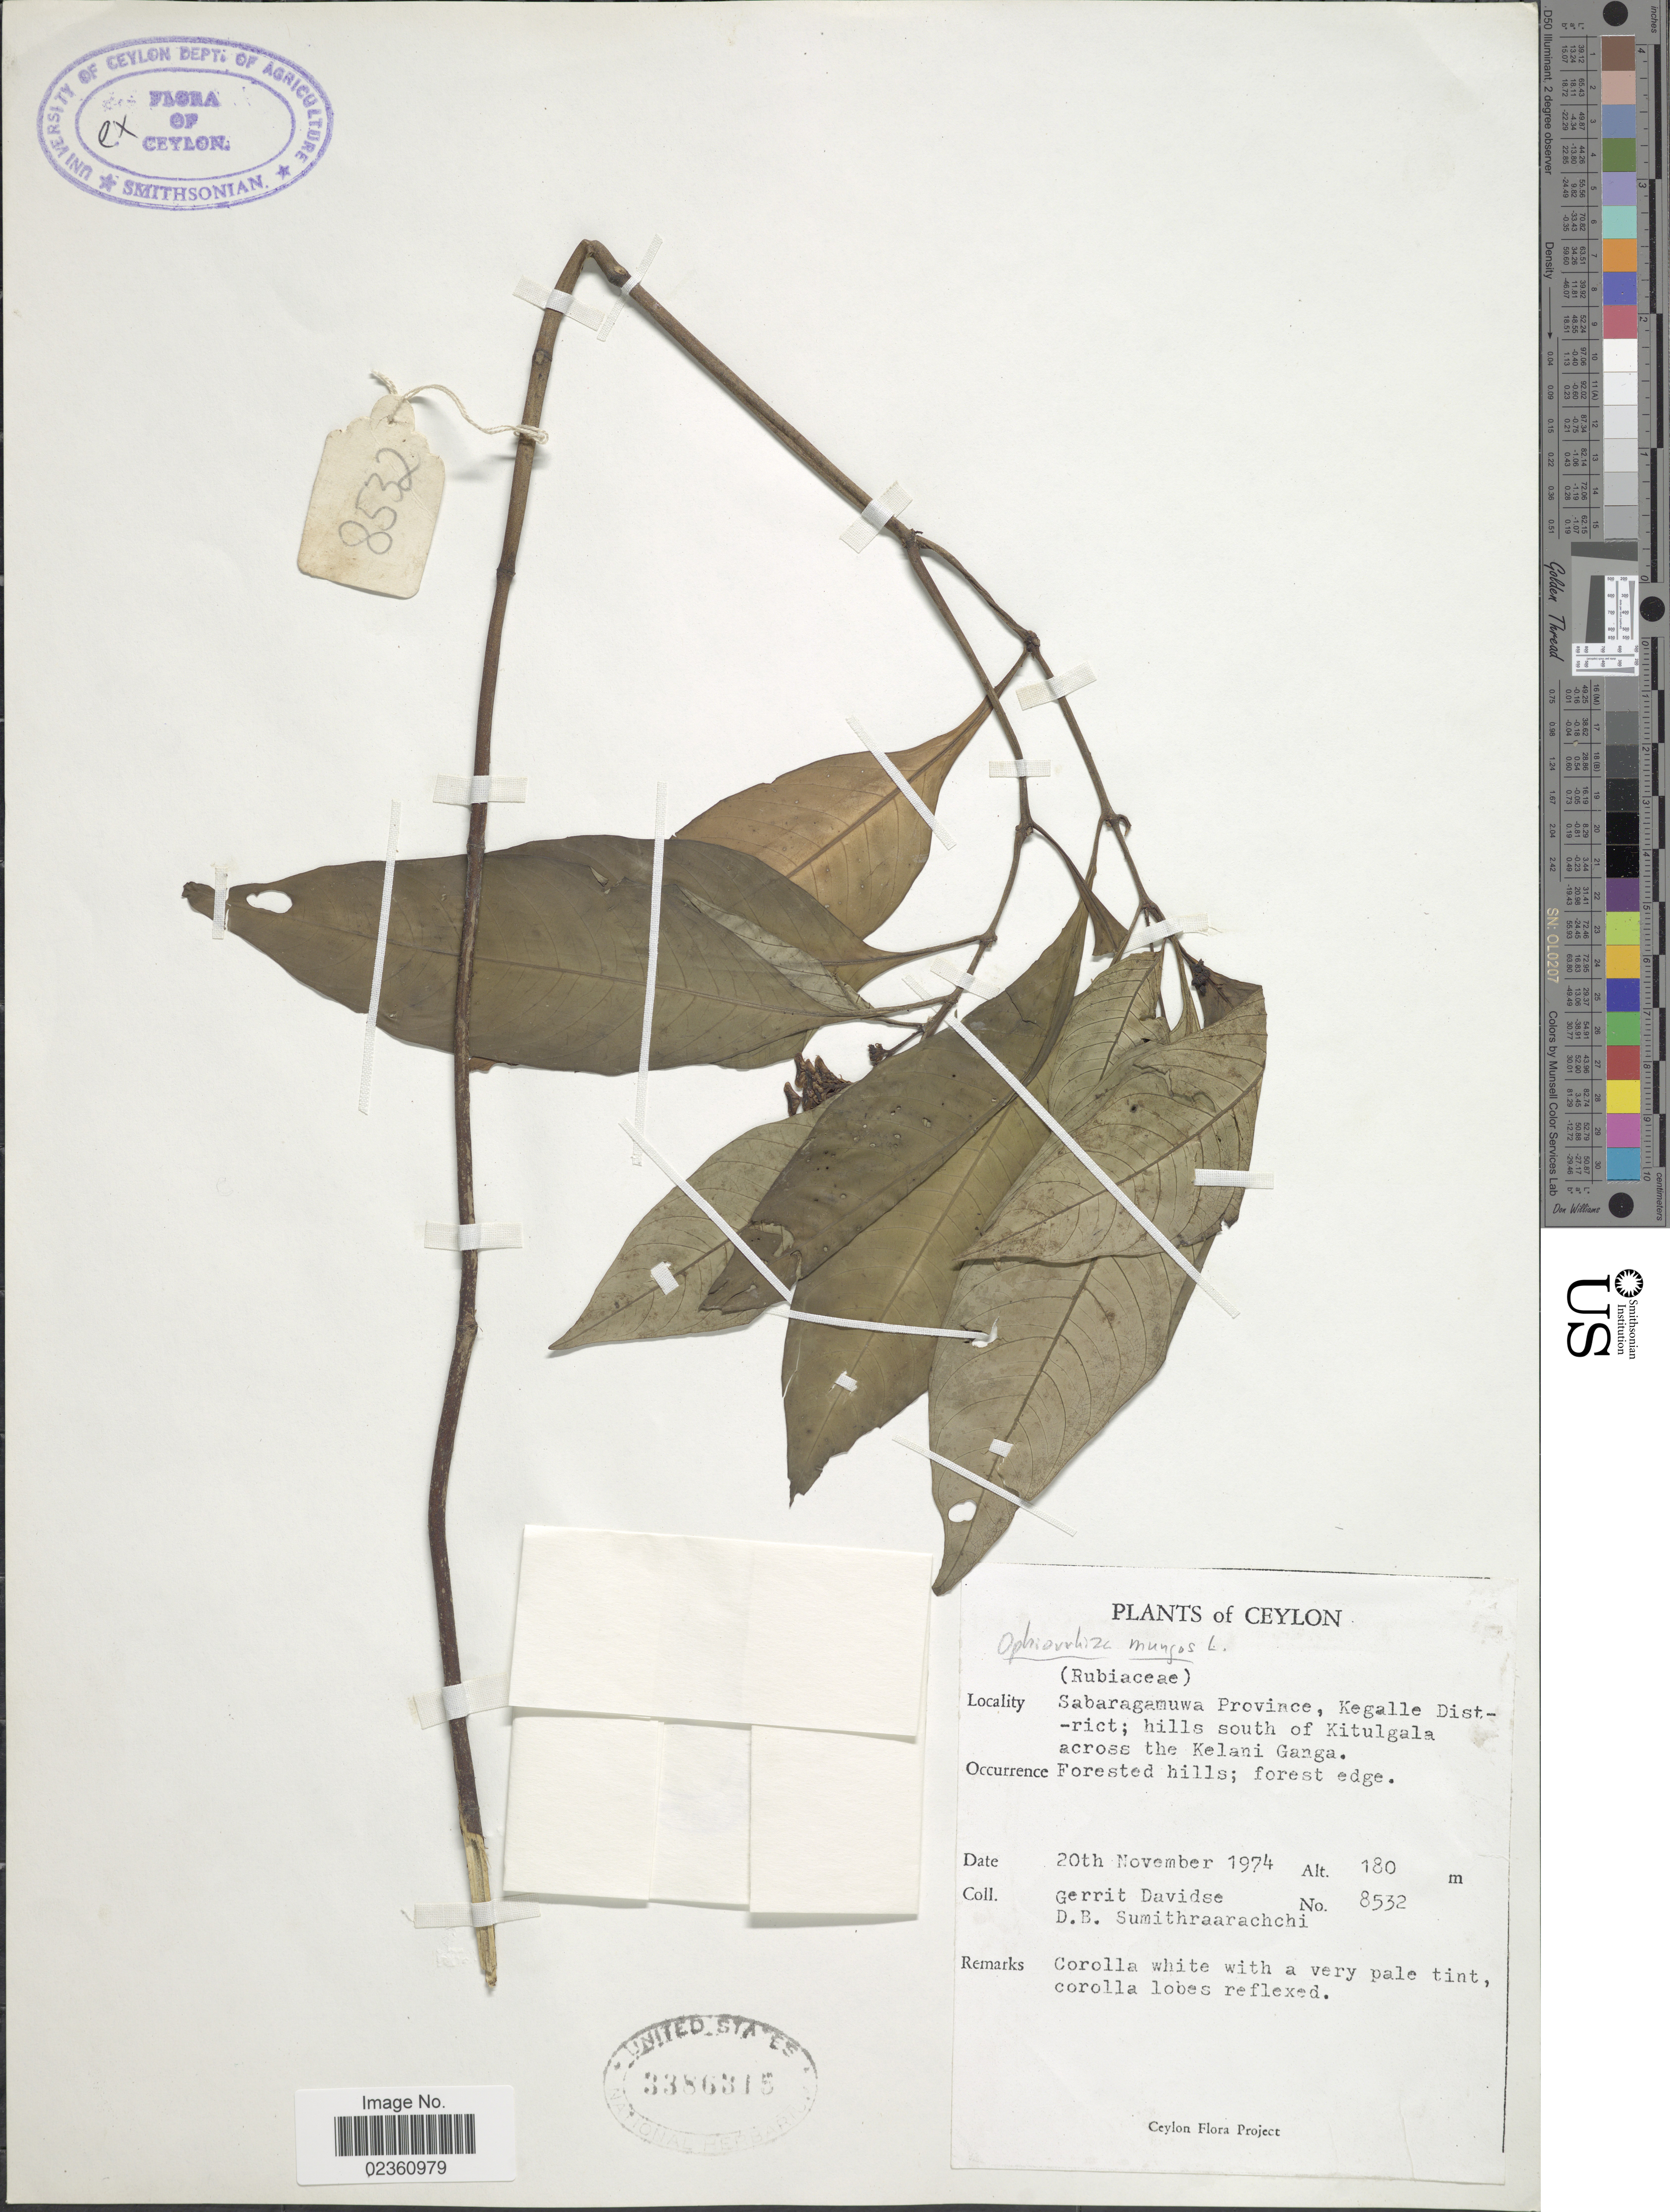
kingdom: Plantae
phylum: Tracheophyta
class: Magnoliopsida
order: Gentianales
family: Rubiaceae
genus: Ophiorrhiza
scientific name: Ophiorrhiza mungos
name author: L.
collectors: G. Davidse & D. B. Sumithraarachchi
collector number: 8532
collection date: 1974-11-20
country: Sri Lanka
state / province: Sabaragamuwa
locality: Ceylon, Kegalle District; hills south of Kitulgala across the Kelani Ganga, Forested hills; forest edge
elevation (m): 180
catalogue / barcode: US 3386315